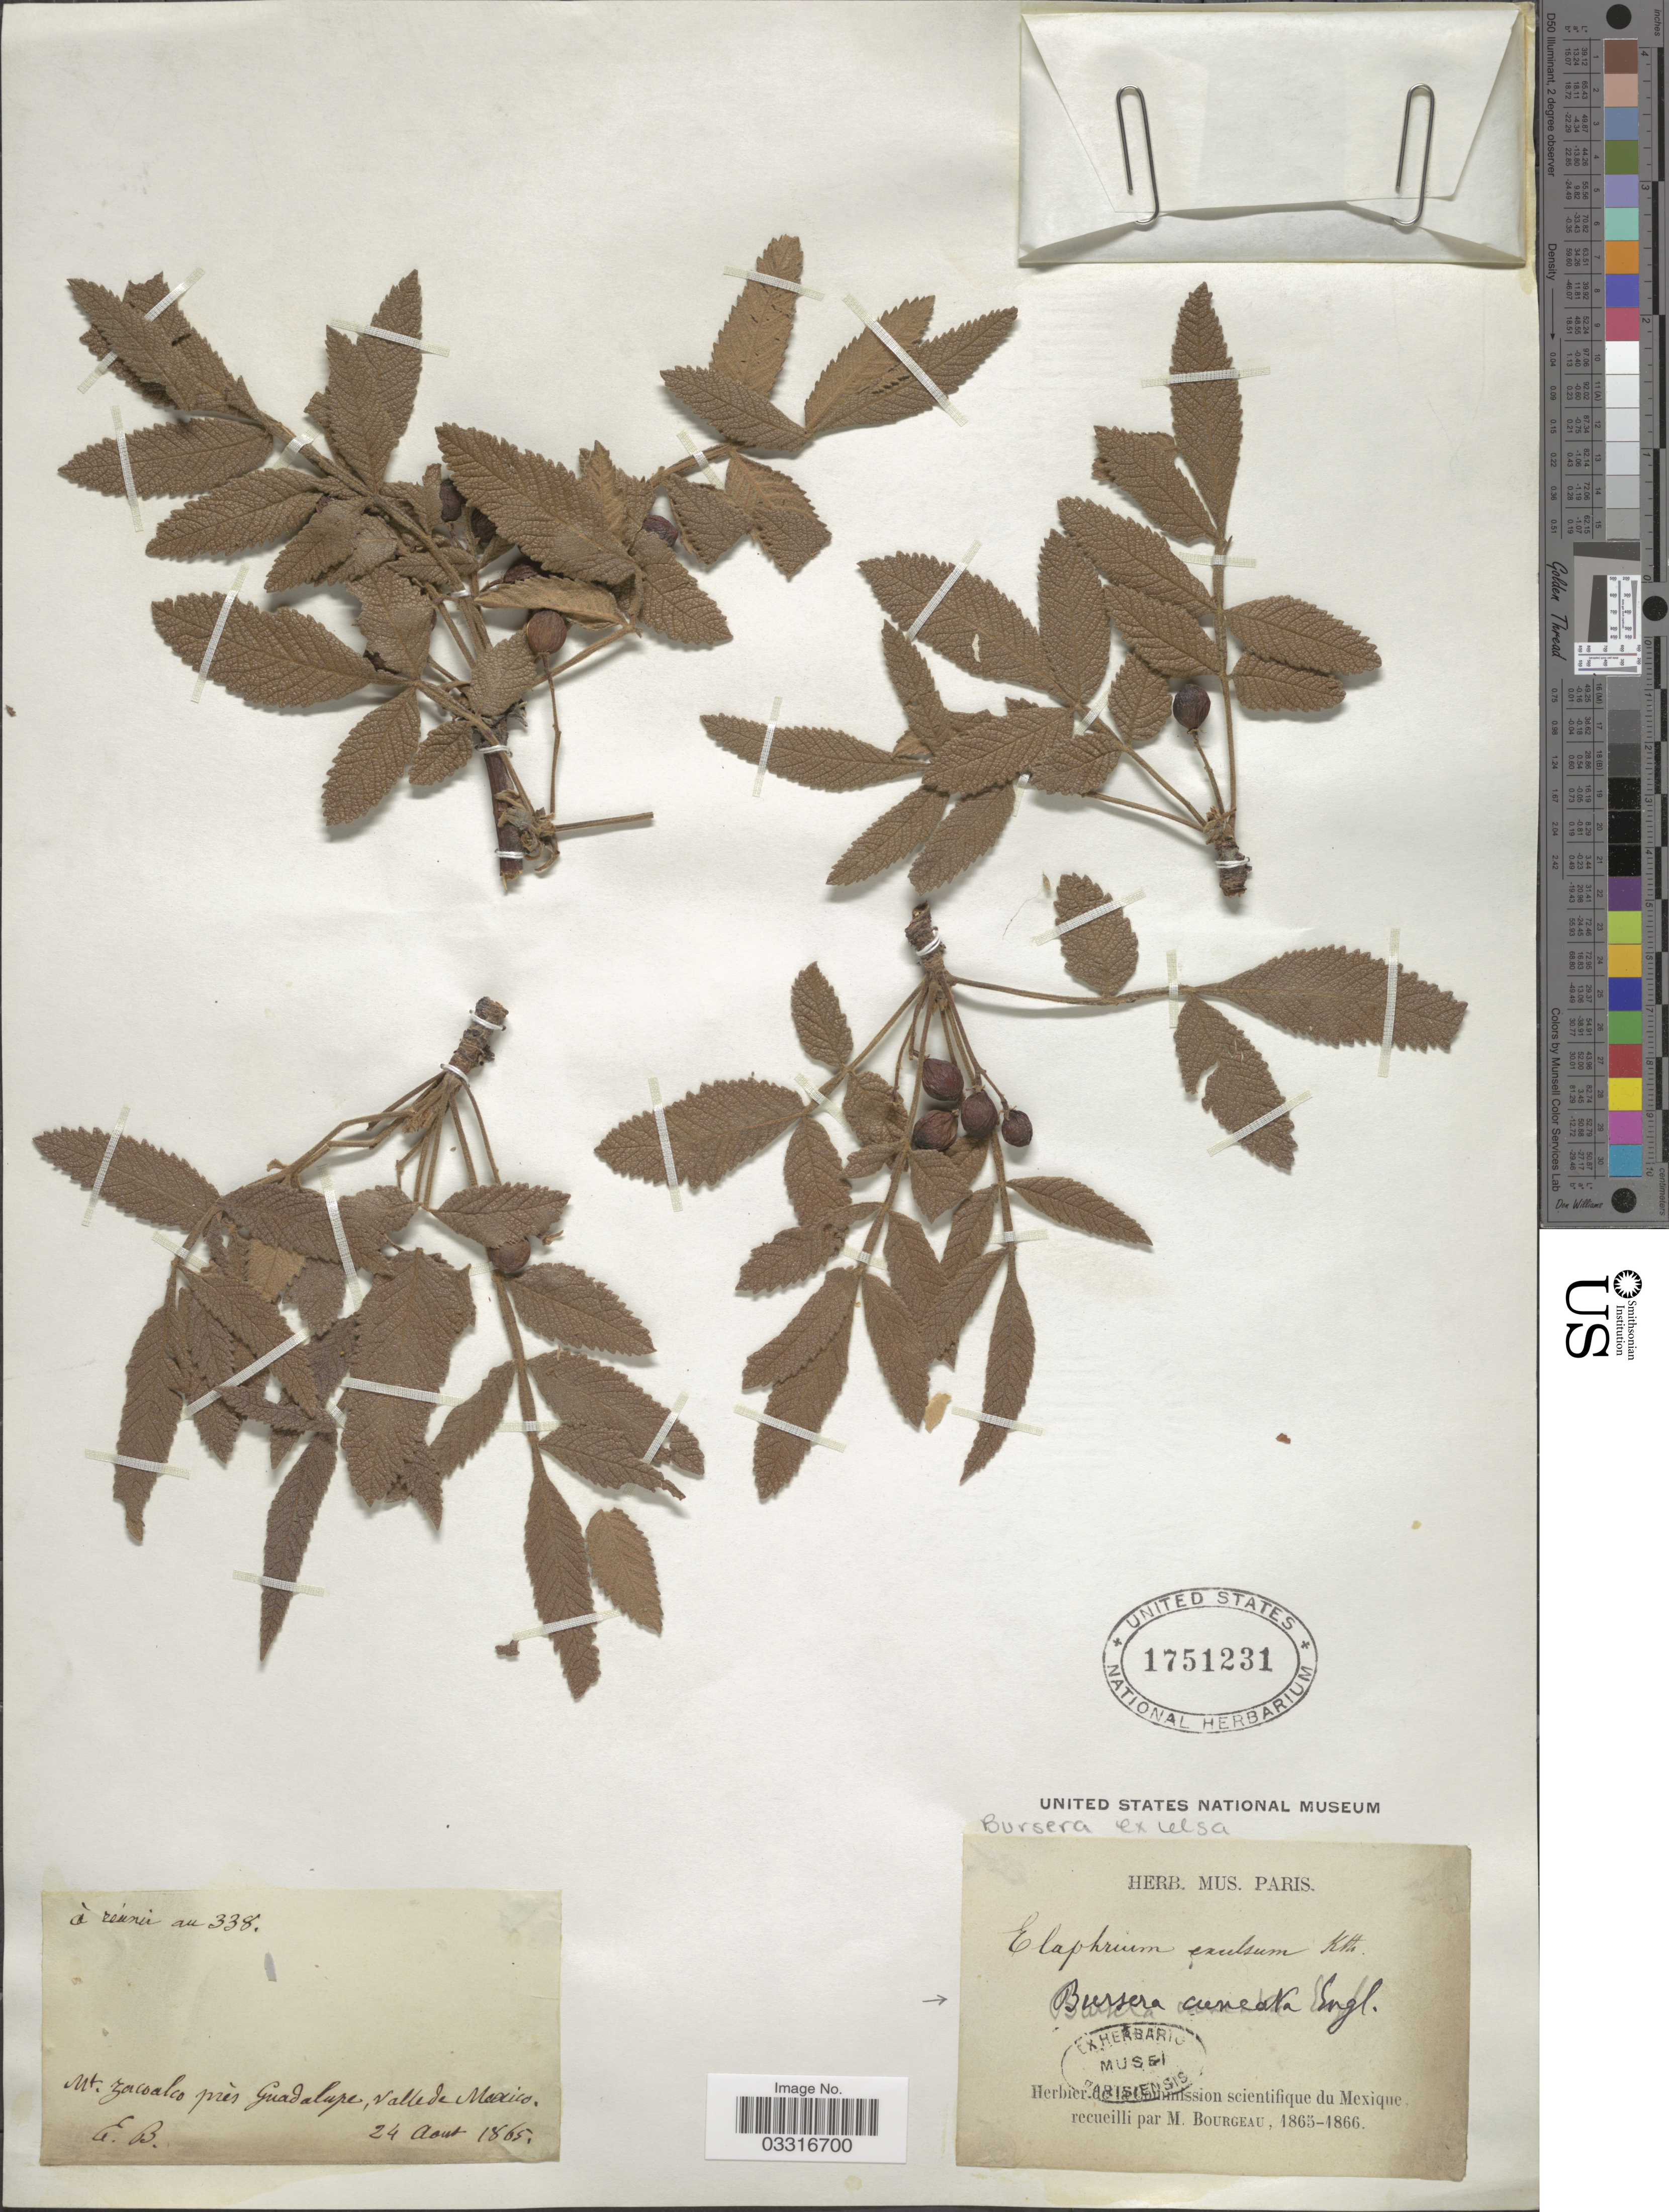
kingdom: Plantae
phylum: Tracheophyta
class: Magnoliopsida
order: Sapindales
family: Burseraceae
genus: Bursera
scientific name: Bursera excelsa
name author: (Kunth) Engl.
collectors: E. Bourgeau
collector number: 338?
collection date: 1865-08-24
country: Mexico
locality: Mt. Zacoalco près Guadalupe, Valle de Mexico.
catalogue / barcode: US 1751231